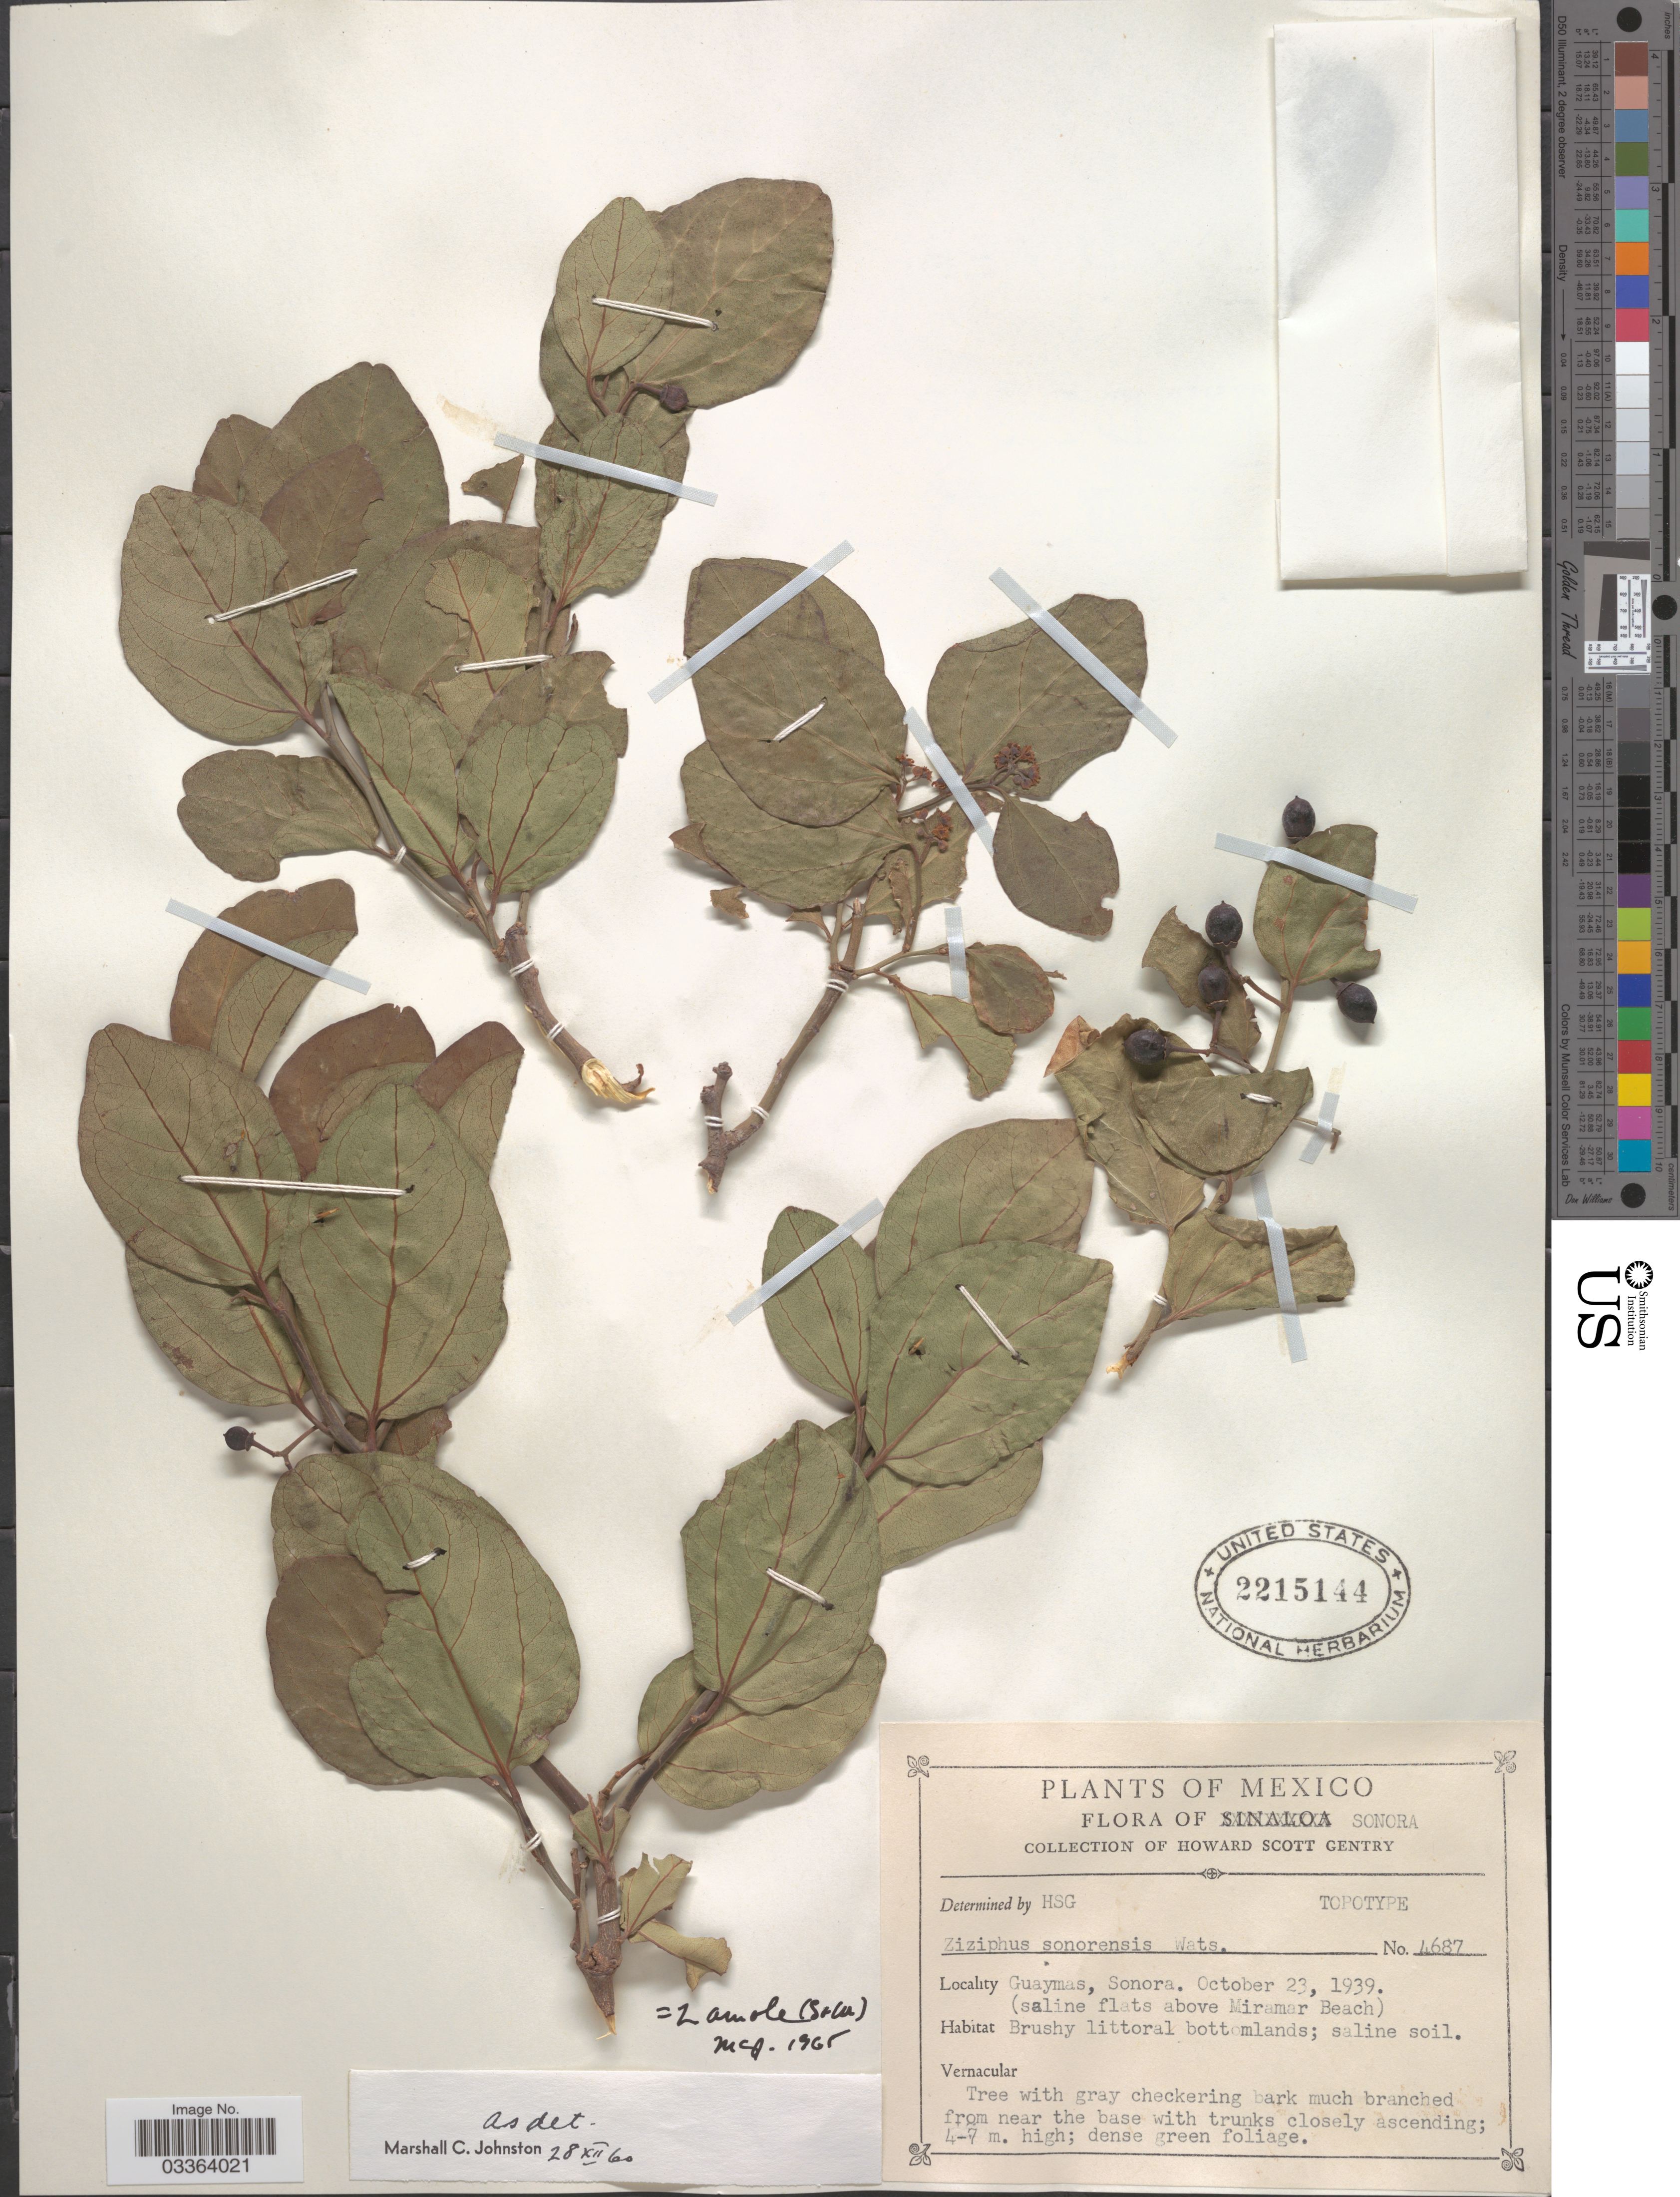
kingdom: Plantae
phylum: Tracheophyta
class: Magnoliopsida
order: Rosales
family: Rhamnaceae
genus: Sarcomphalus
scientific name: Sarcomphalus amole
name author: (Sessé & Moc.) Hauenschild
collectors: H. S. Gentry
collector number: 4687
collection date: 1939-10-23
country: Mexico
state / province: Sonora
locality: Guaymas (saline flats above Miramar Beach).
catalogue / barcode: US 2215144